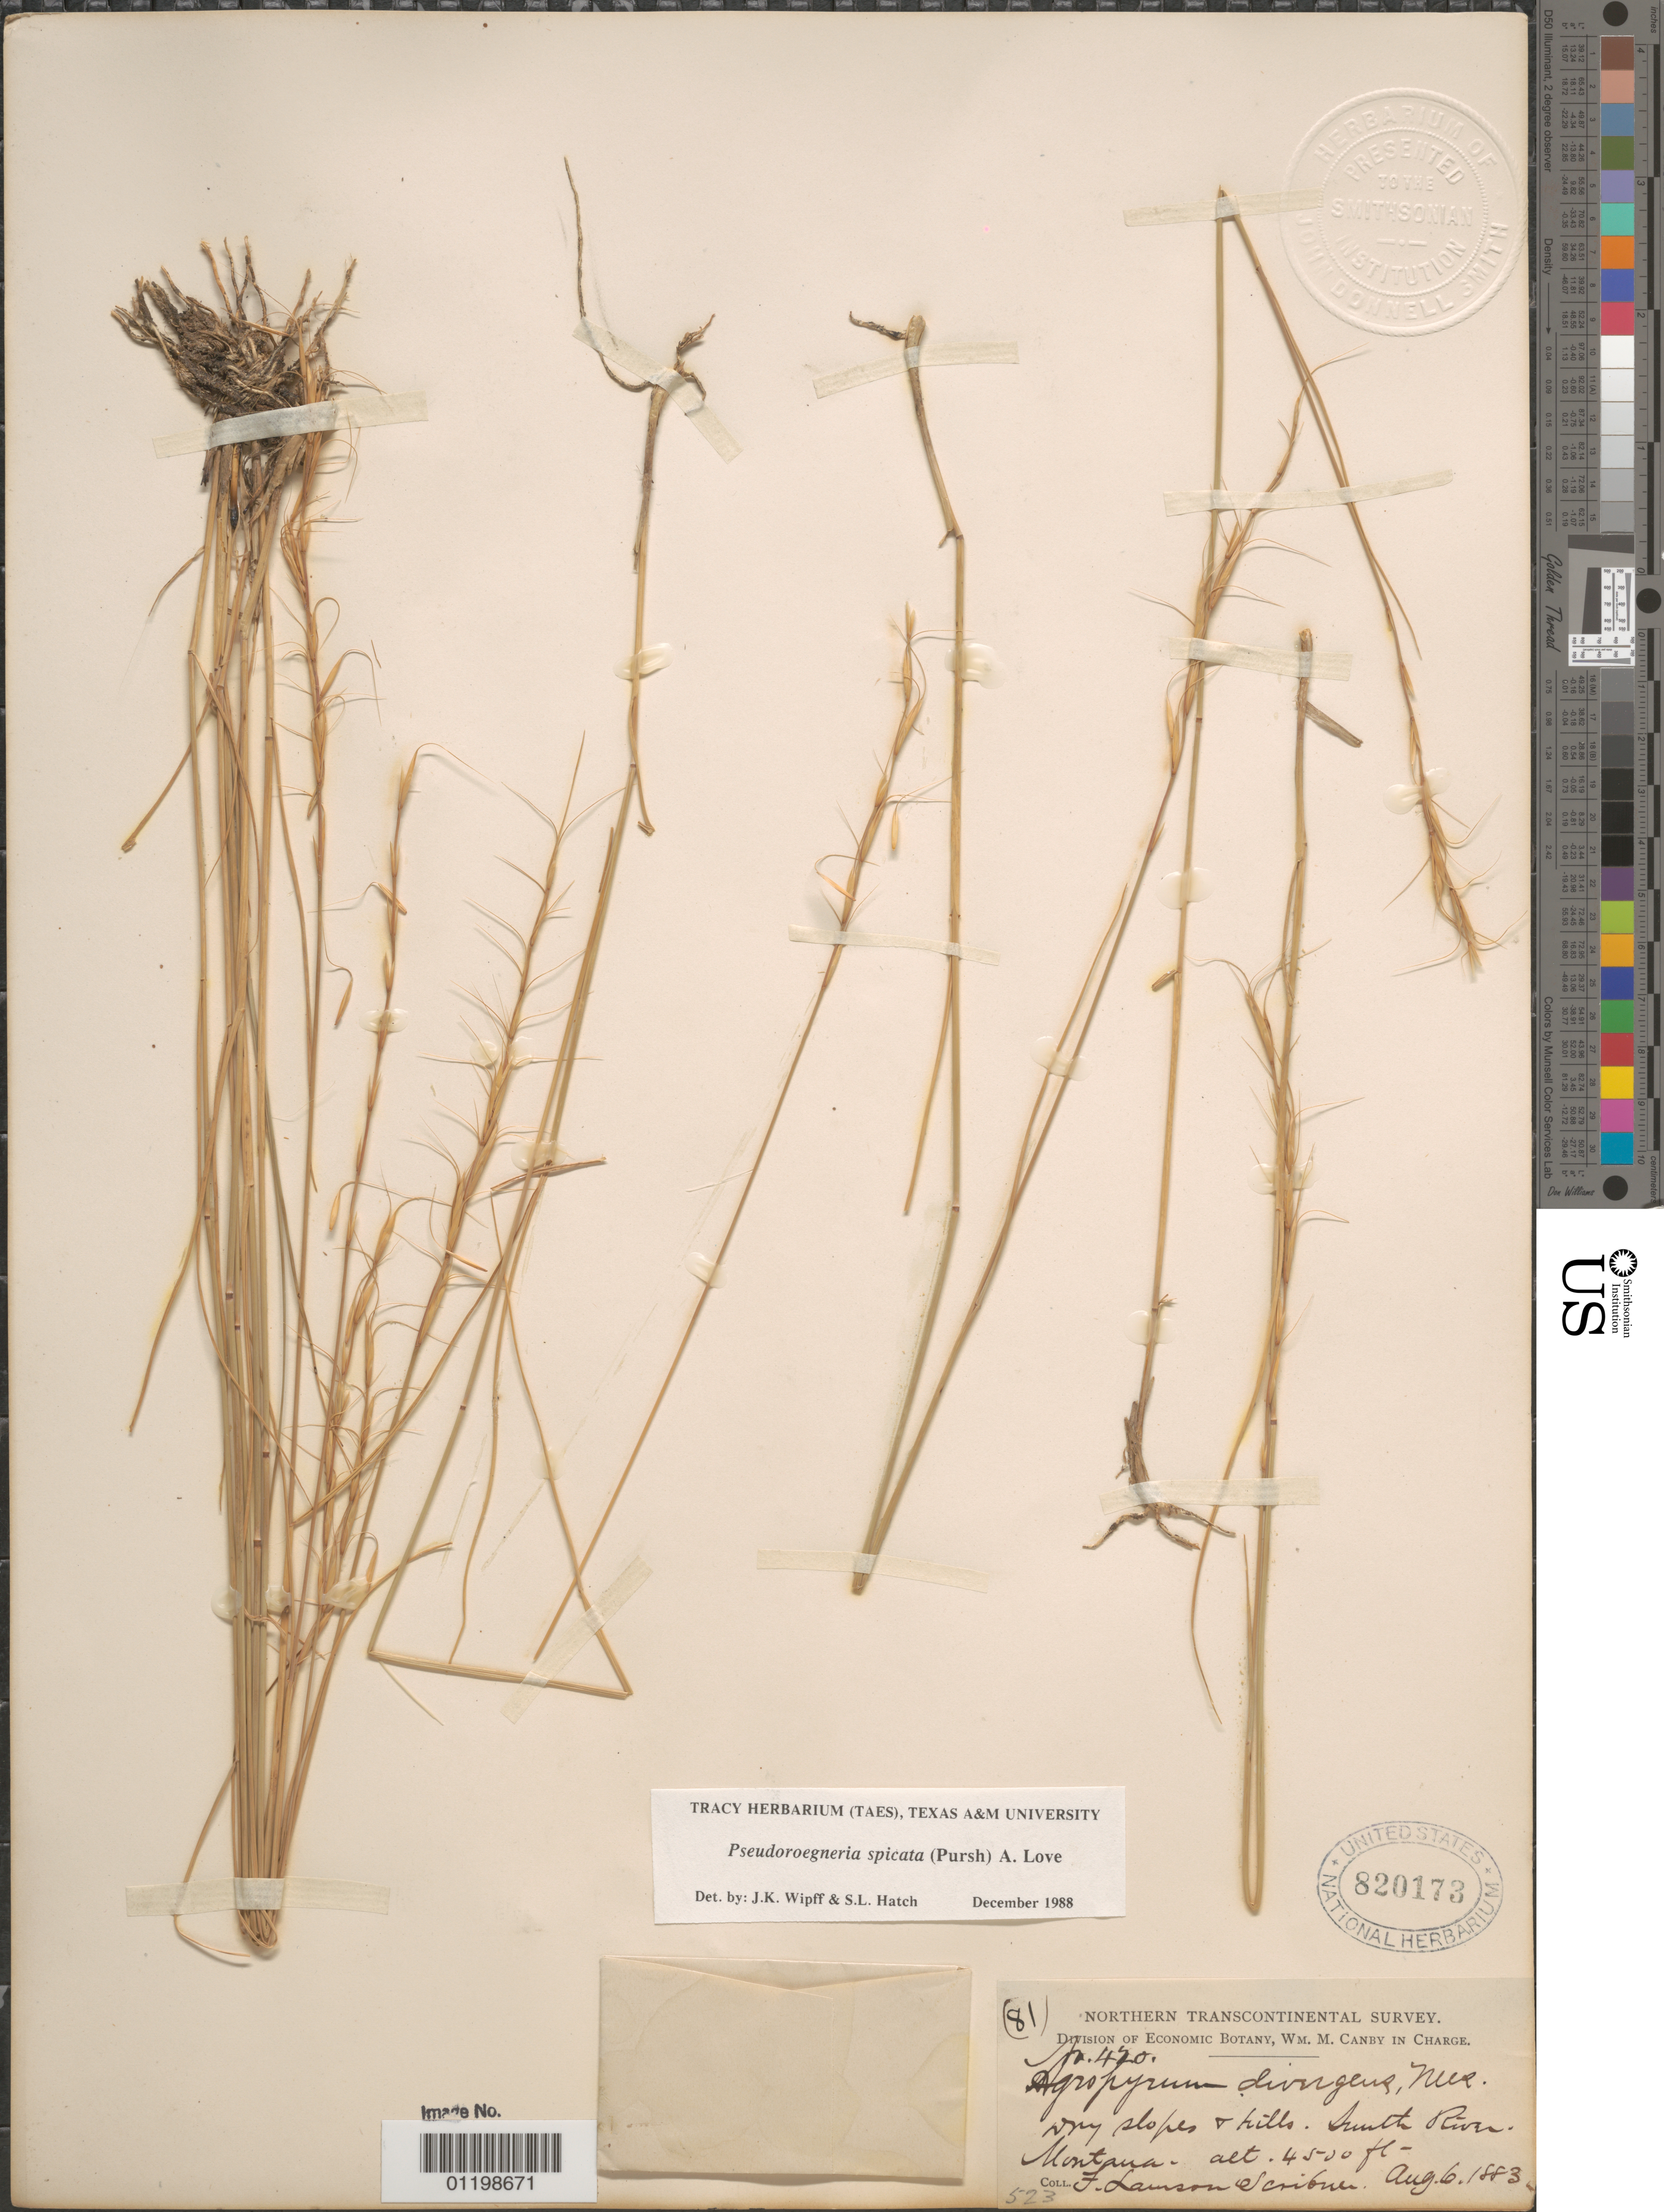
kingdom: Plantae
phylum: Tracheophyta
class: Liliopsida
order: Poales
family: Poaceae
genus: Pseudoroegneria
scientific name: Pseudoroegneria spicata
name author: (Pursh) Á. Löve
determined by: Wipff, J. K.; Hatch, S. L.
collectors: F. L. Scribner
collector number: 420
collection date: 1883-08-06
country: United States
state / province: Montana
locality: Smith River.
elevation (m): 1372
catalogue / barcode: US 820173